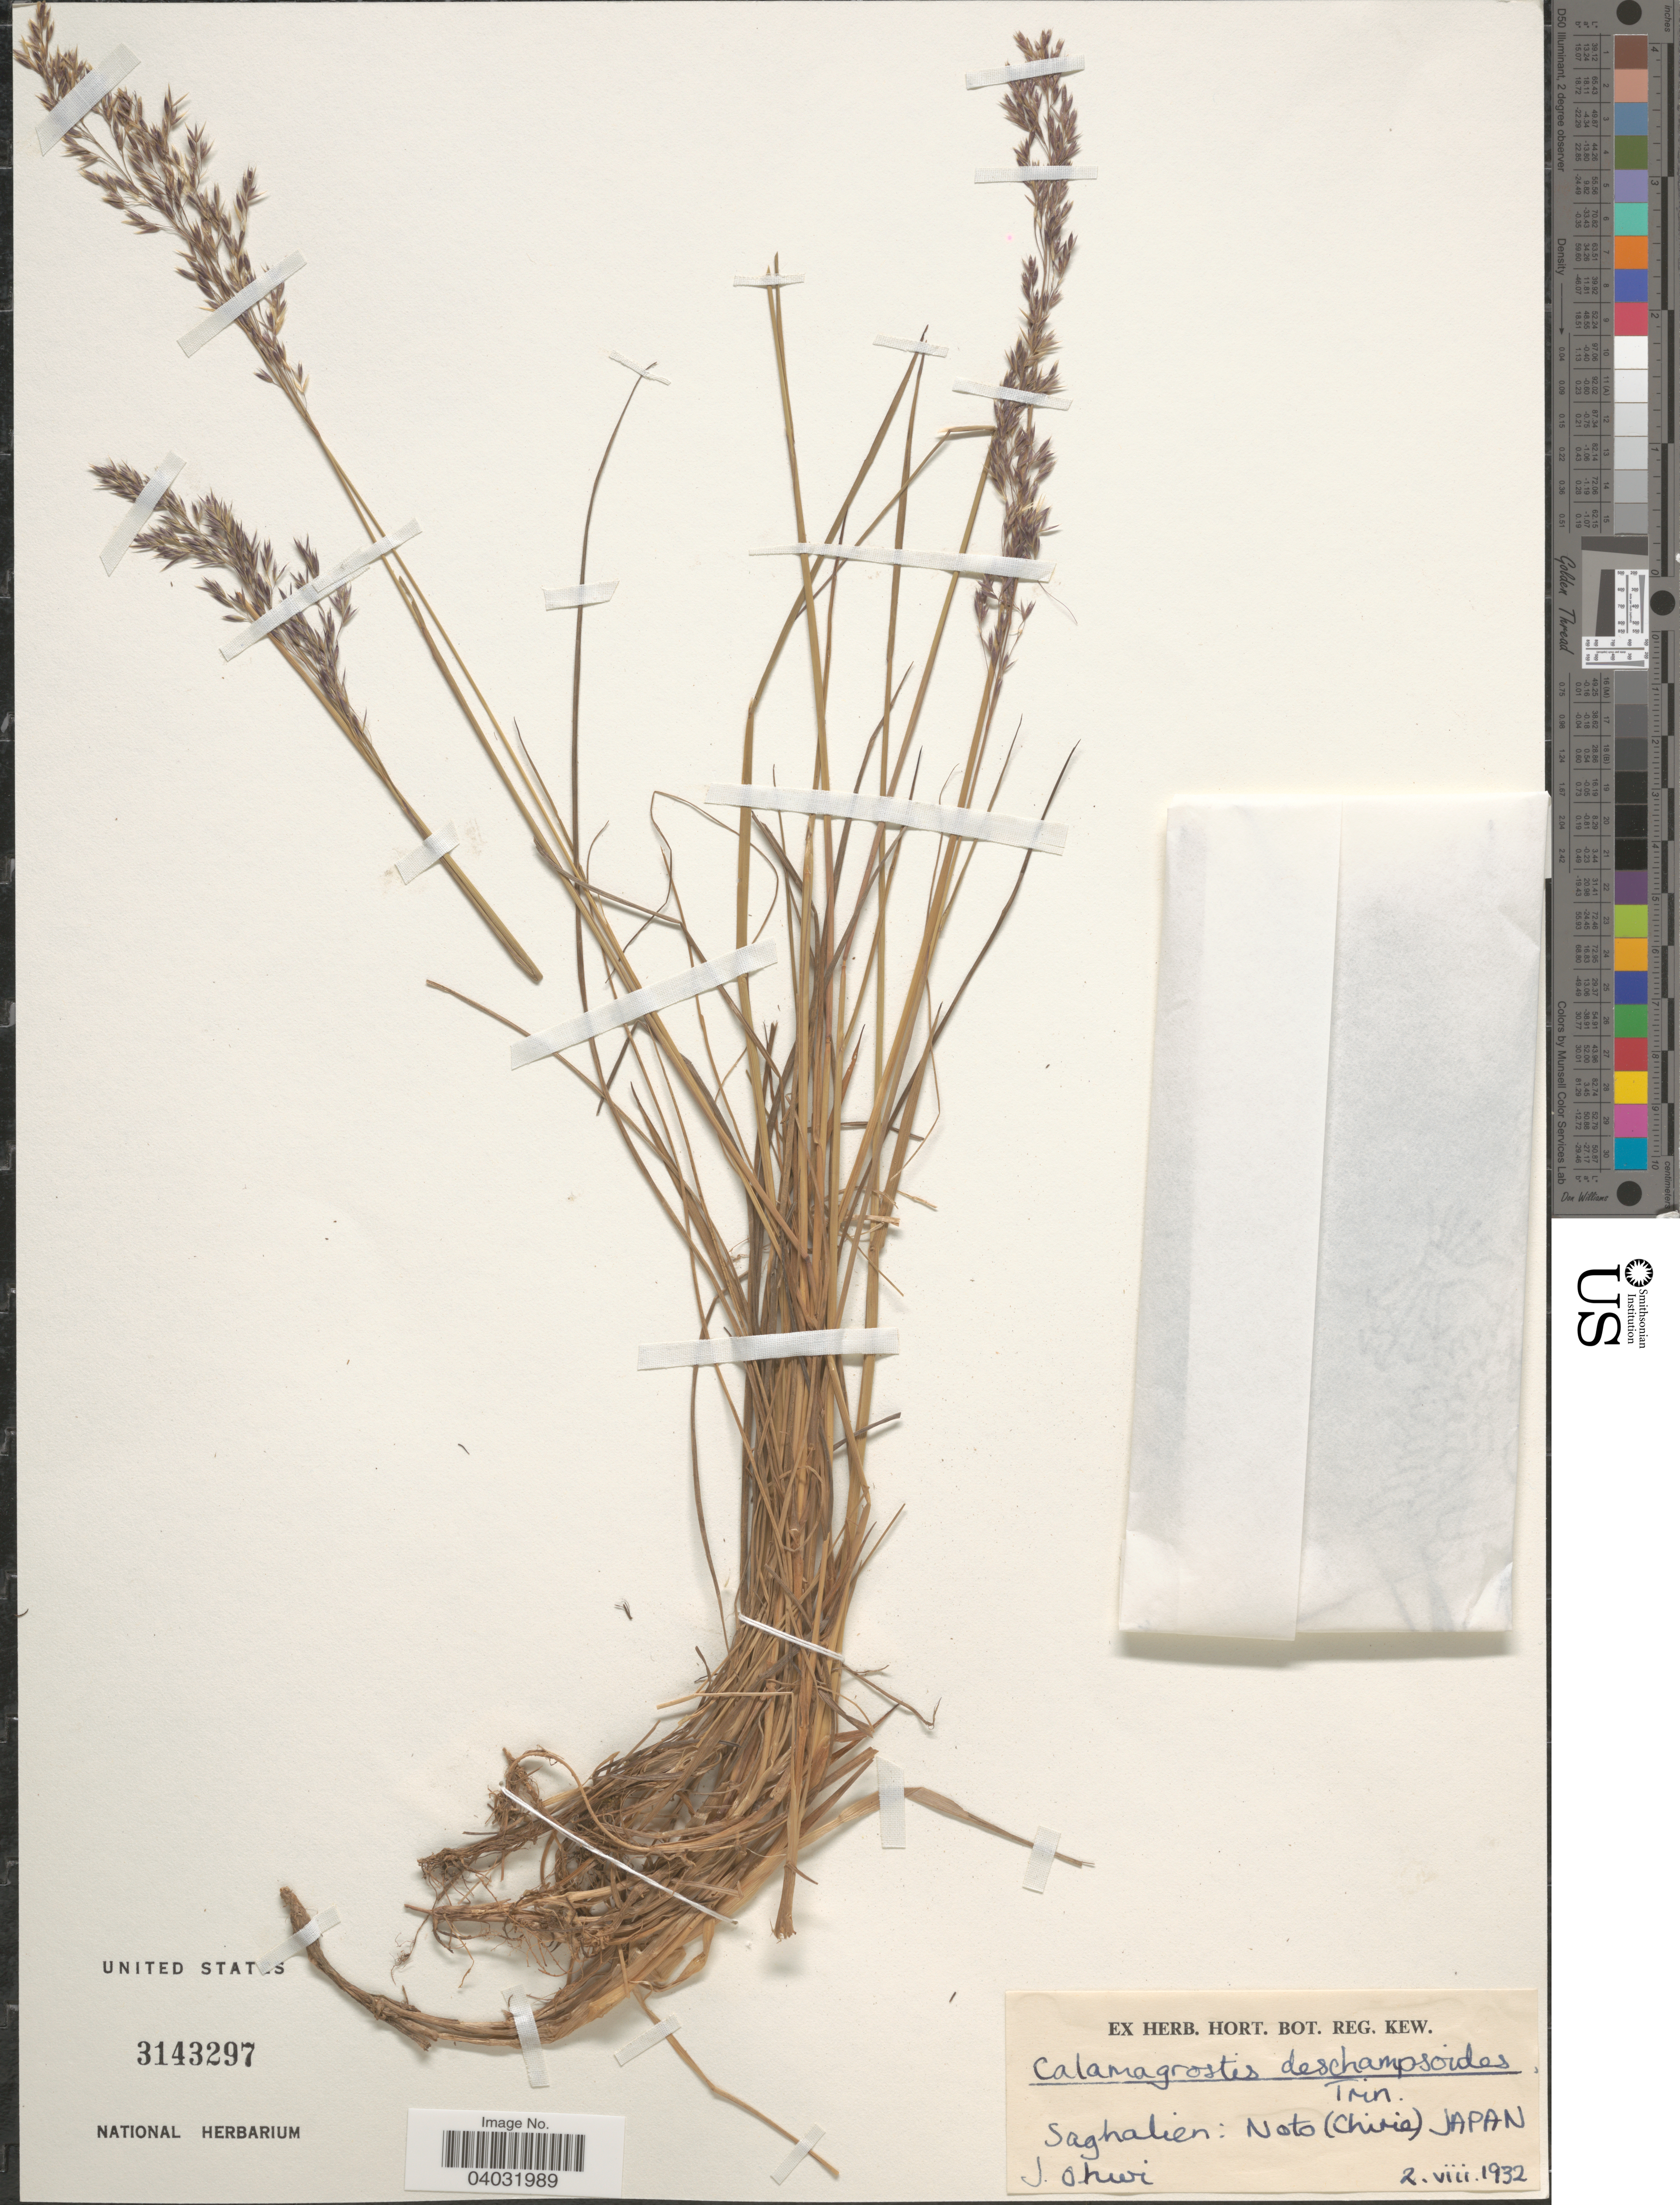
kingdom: Plantae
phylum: Tracheophyta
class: Liliopsida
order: Poales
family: Poaceae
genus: Calamagrostis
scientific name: Calamagrostis deschampsioides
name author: Trin.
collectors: J. Ohwi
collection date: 1932-08-02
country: Japan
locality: Saghalien: Noto (Chirie).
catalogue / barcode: US 3143297